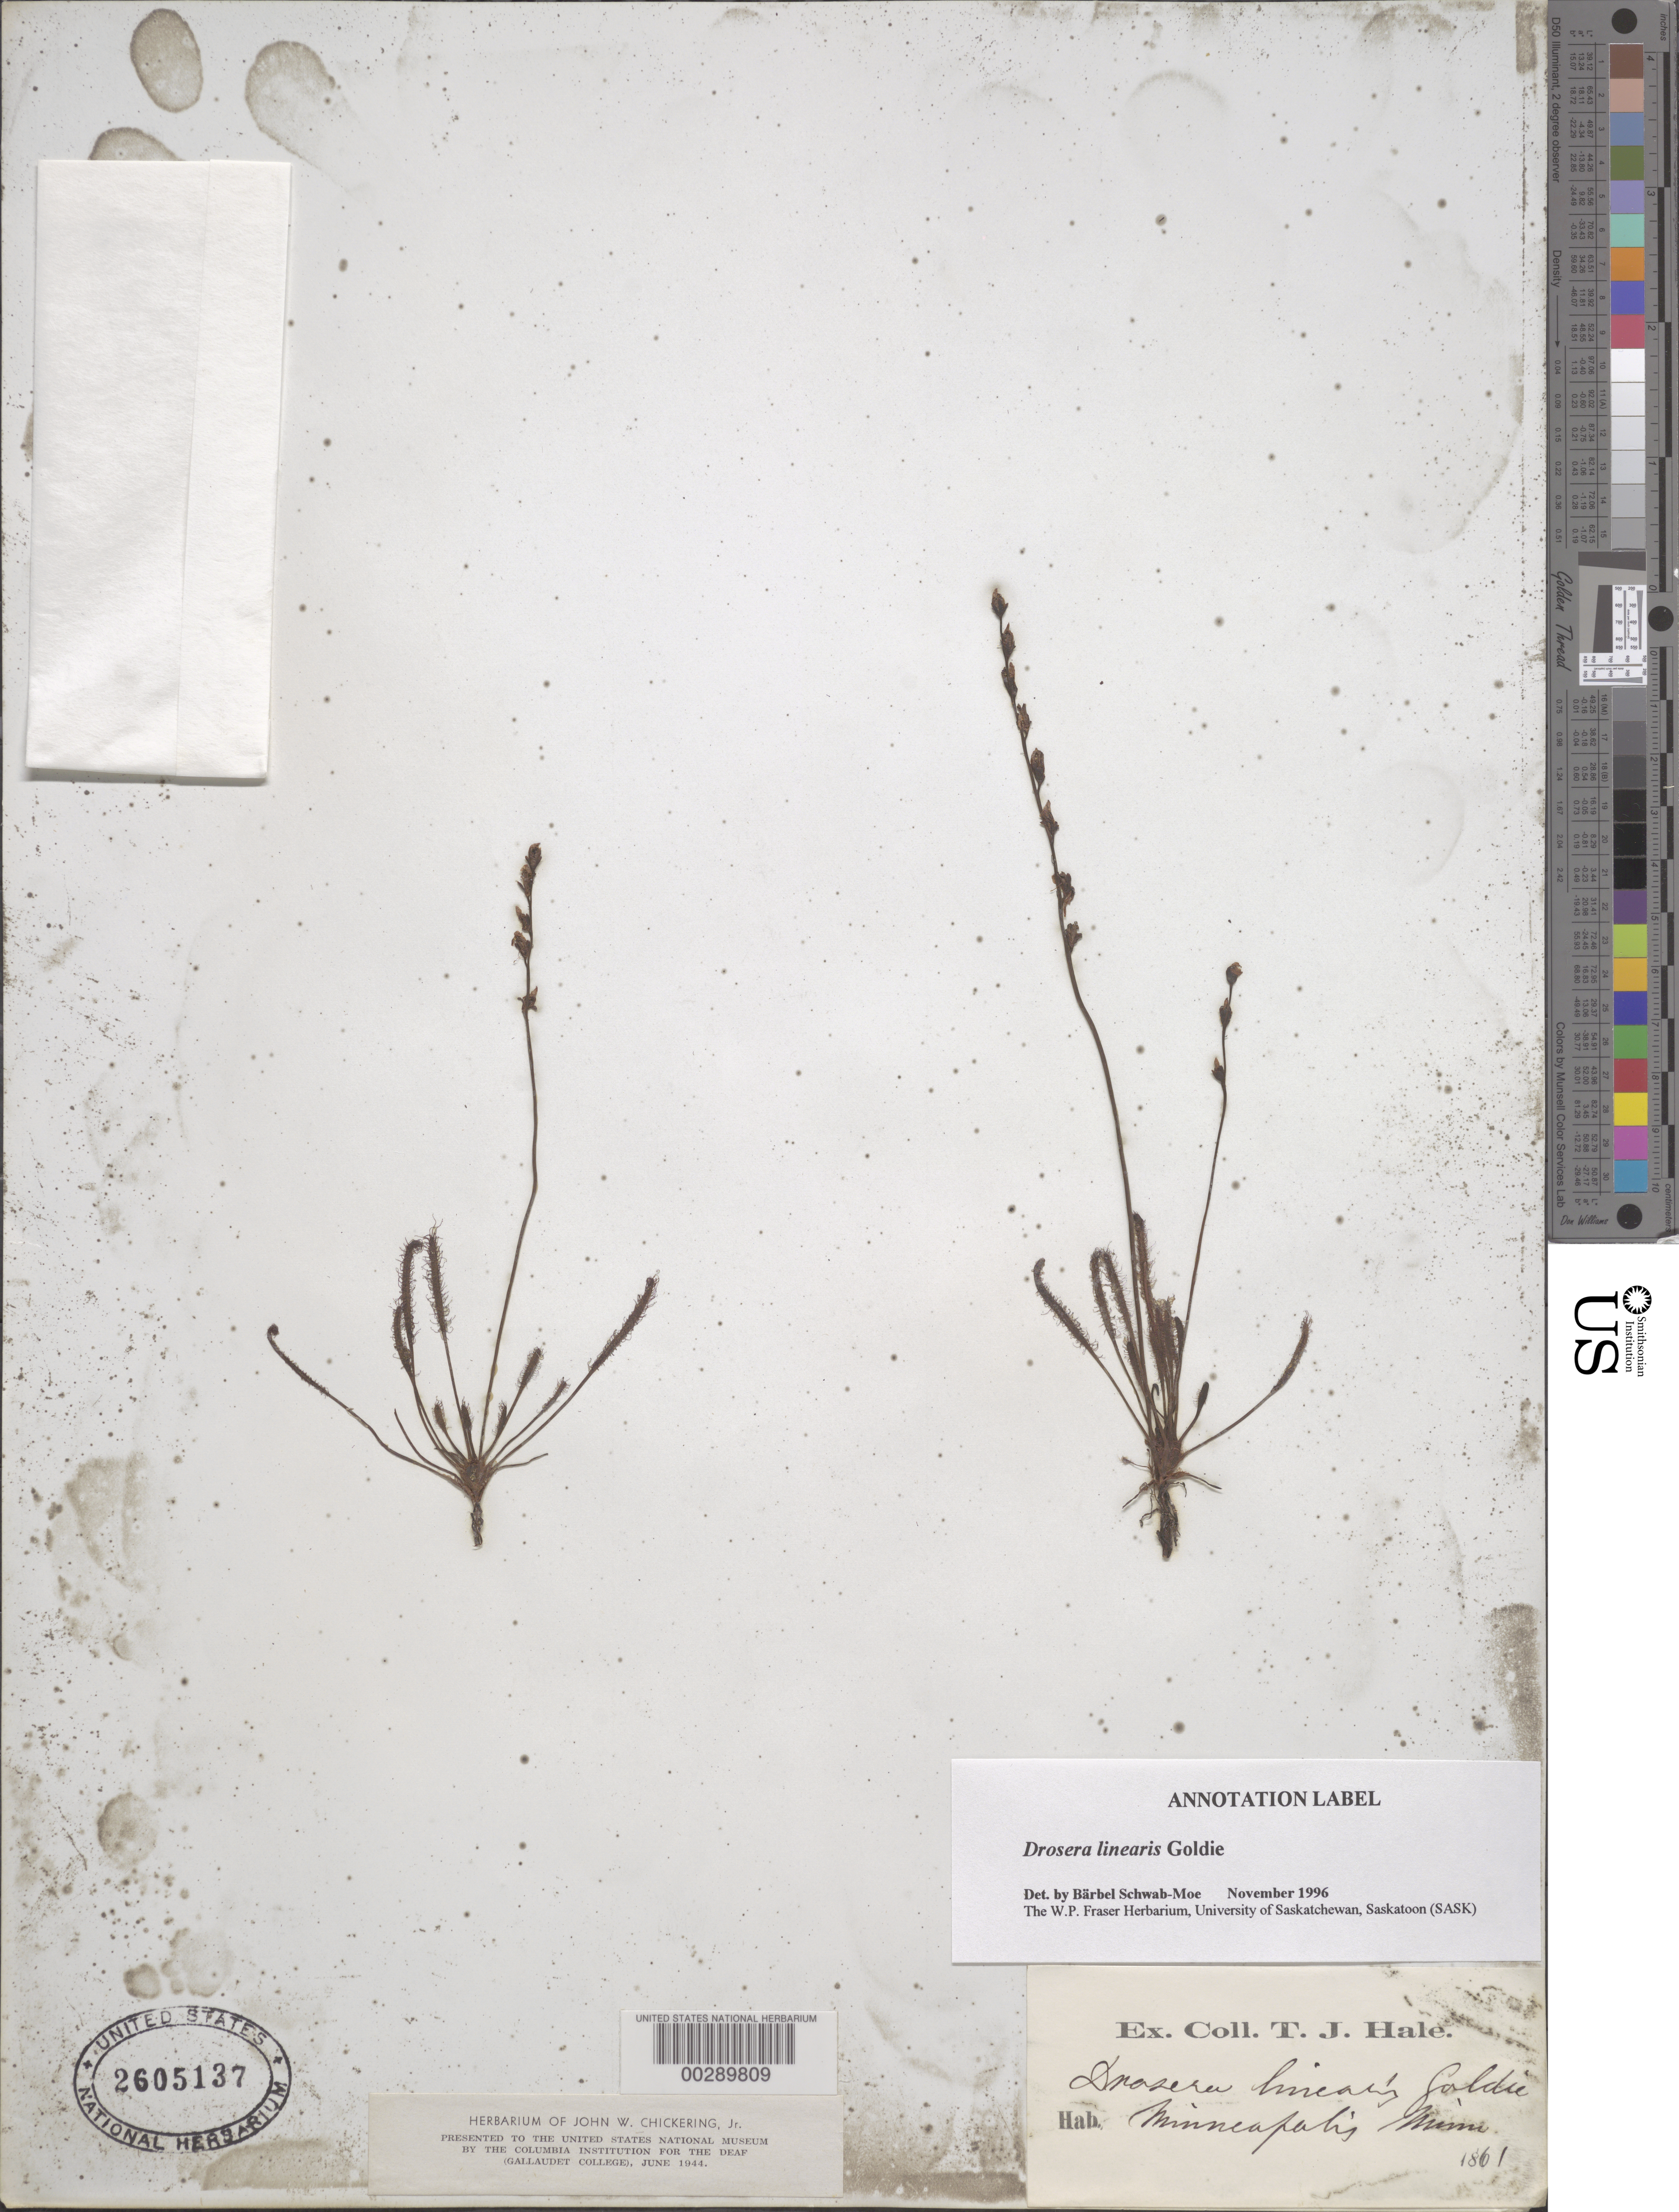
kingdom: Plantae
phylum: Tracheophyta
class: Magnoliopsida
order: Caryophyllales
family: Droseraceae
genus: Drosera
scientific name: Drosera linearis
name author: Goldie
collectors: T. Hale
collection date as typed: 1861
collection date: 1861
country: United States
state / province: Minnesota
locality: Minneapolis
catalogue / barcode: US 2605137